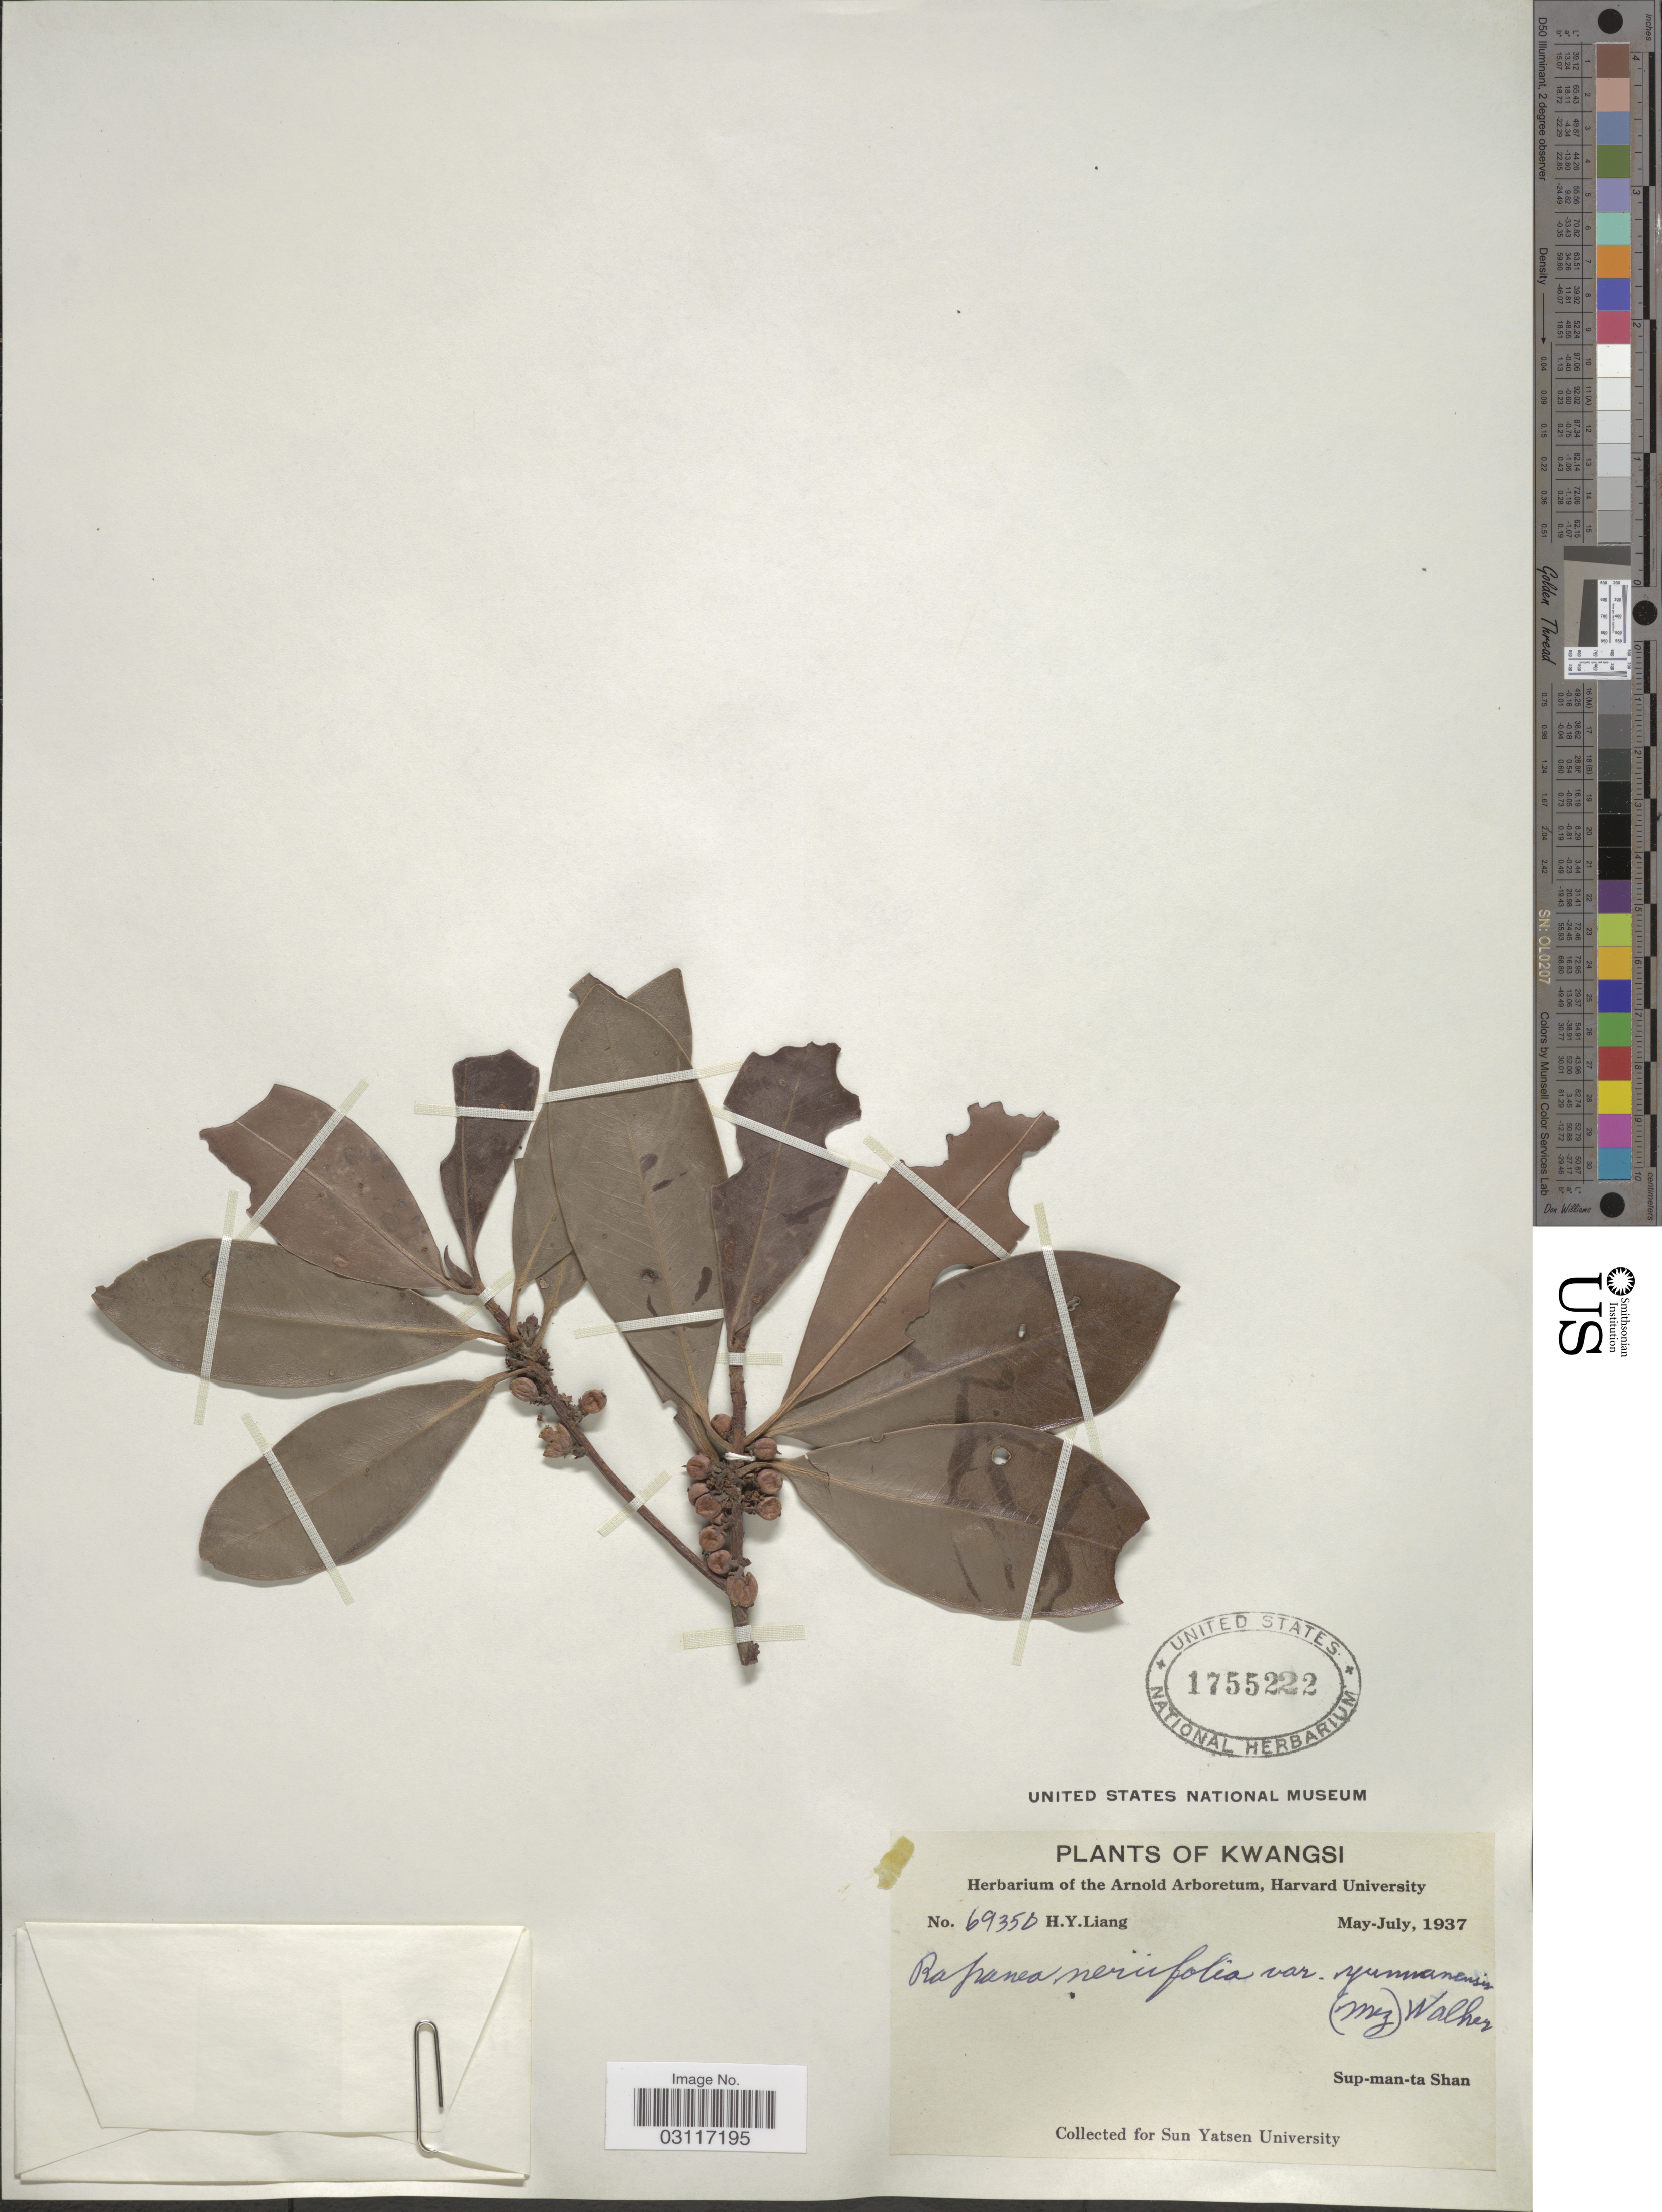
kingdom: Plantae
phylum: Tracheophyta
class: Magnoliopsida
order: Ericales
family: Primulaceae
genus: Myrsine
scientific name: Myrsine seguinii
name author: H. Lév.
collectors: H. Y. Liang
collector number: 69350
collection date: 1937-05/1937-07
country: China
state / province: Guangxi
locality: Kwangsi. Sup-man-ta Shan.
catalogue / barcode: US 1755222